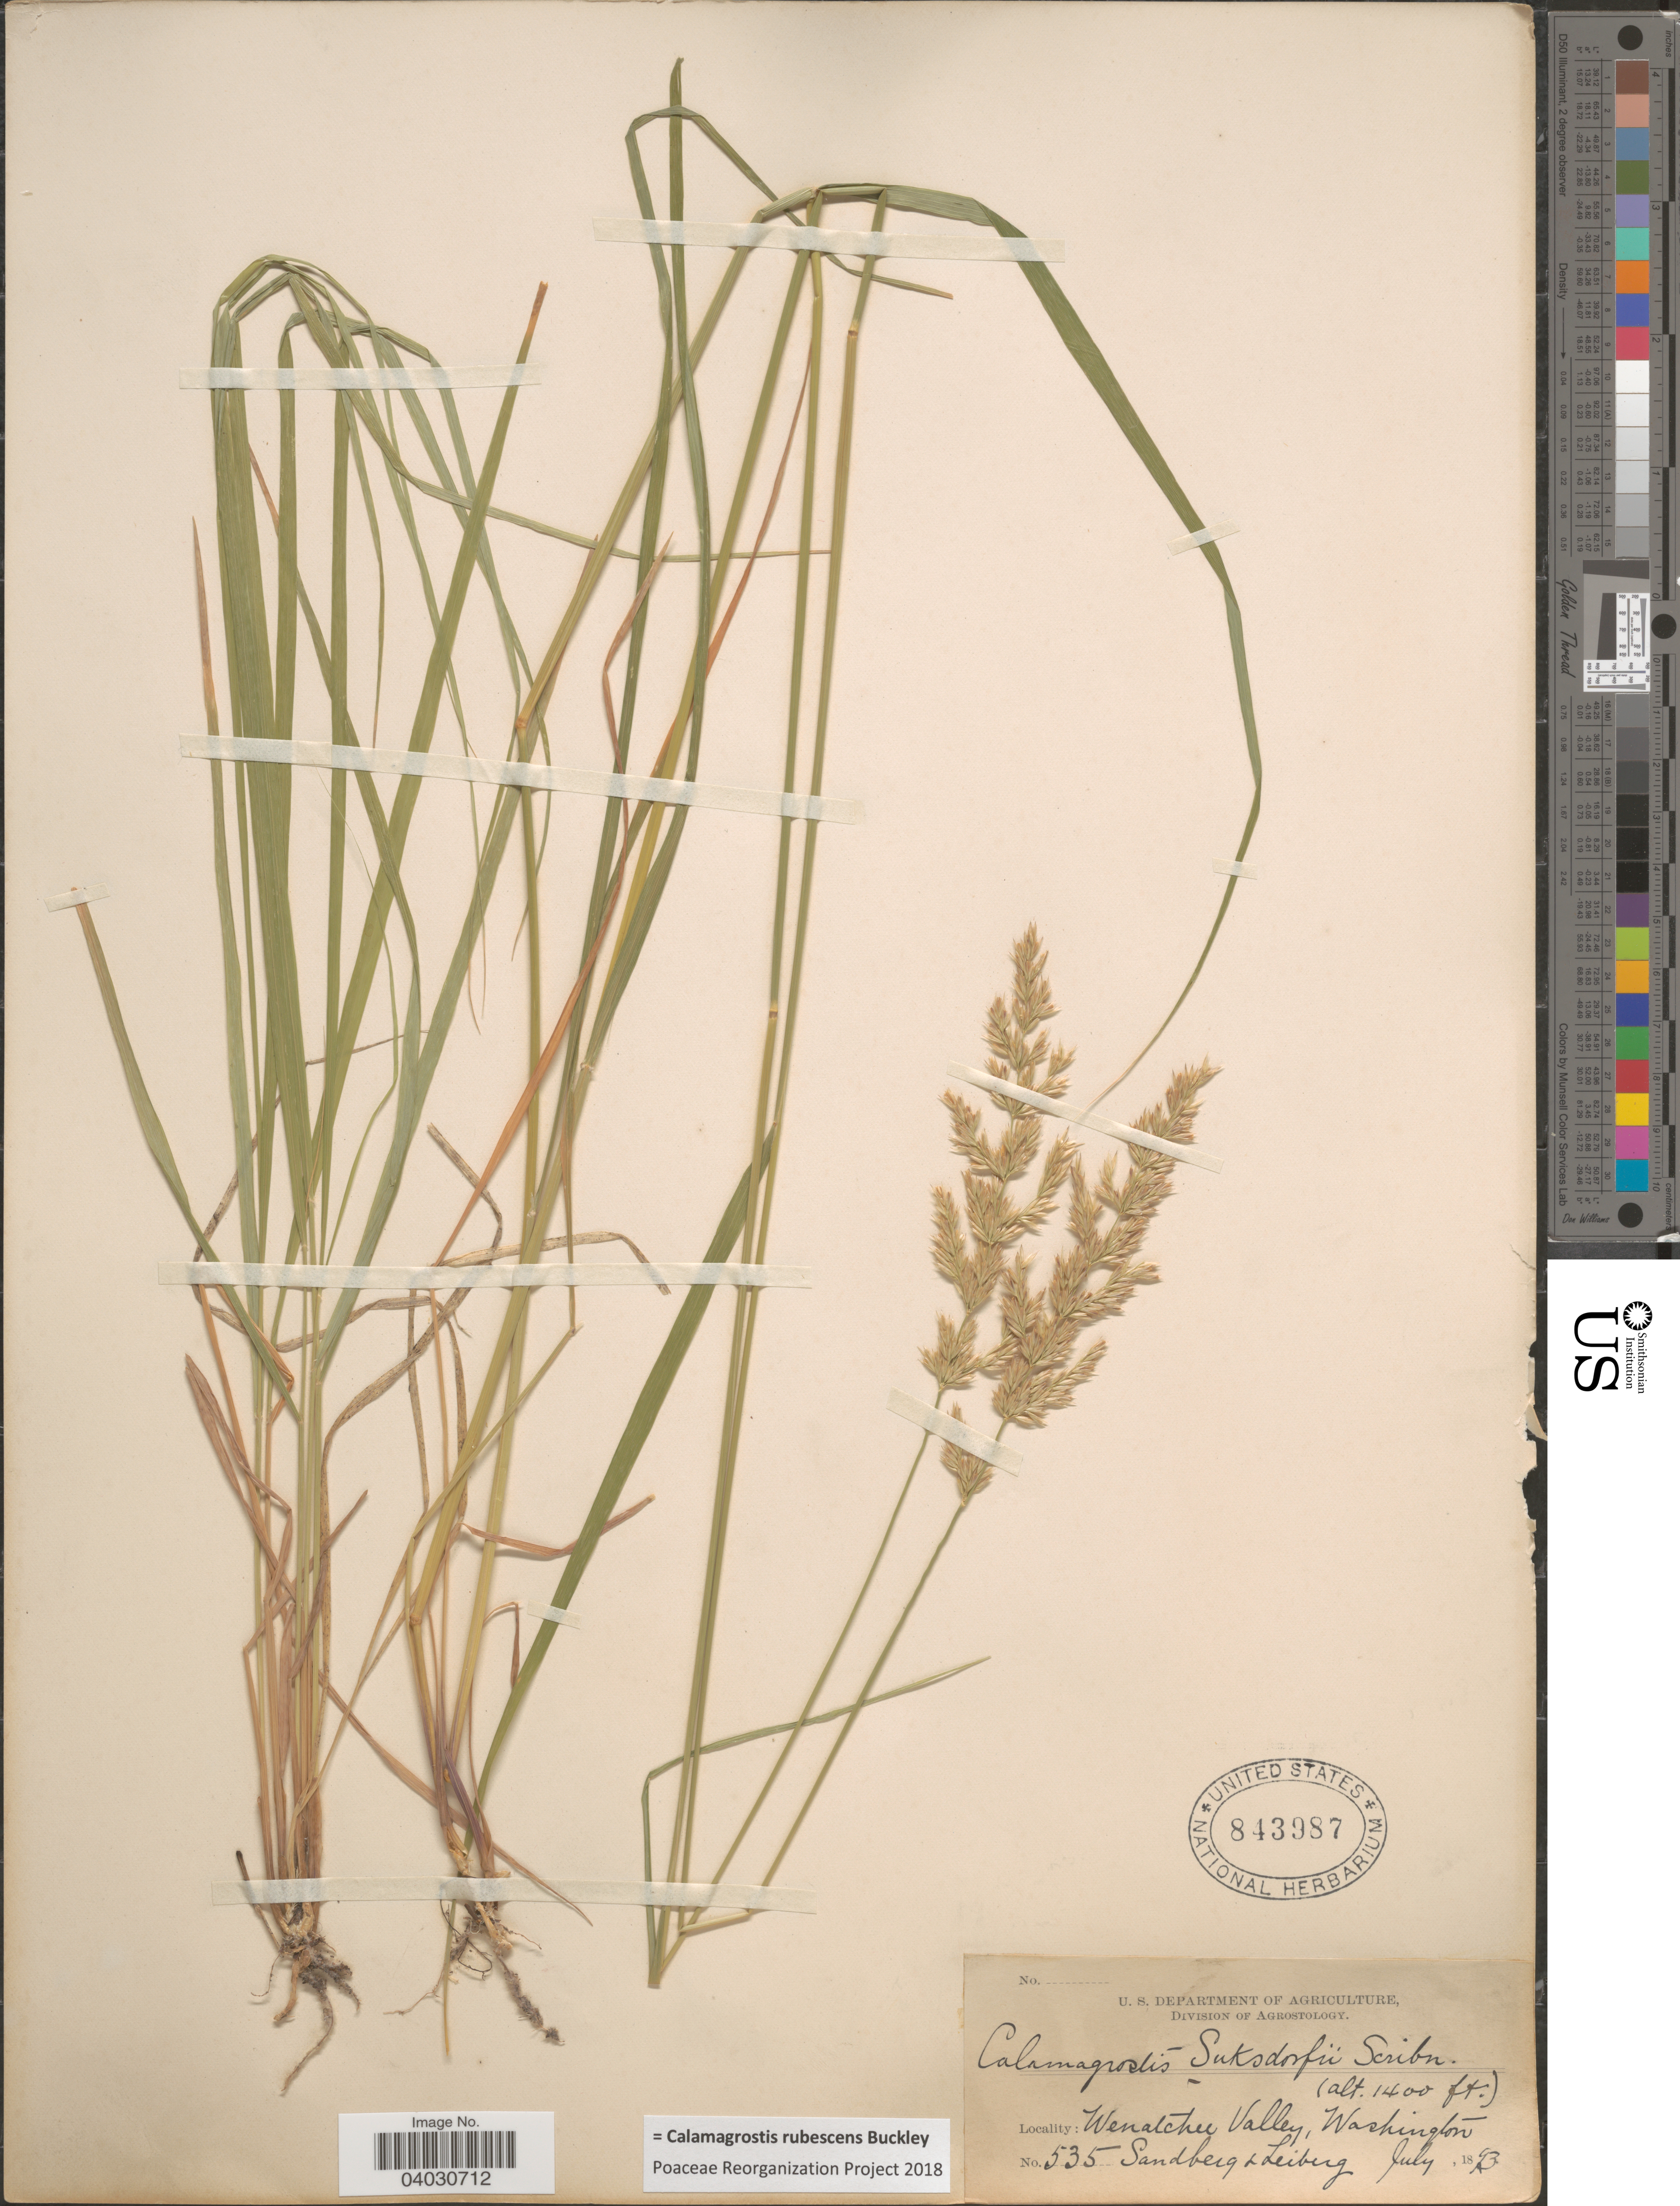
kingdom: Plantae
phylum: Tracheophyta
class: Liliopsida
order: Poales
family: Poaceae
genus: Calamagrostis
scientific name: Calamagrostis rubescens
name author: Buckley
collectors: Sandberg & -. Leiberg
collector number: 535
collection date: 1893-07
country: United States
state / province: Washington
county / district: Chelan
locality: Wenatchee Valley.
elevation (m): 427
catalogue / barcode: US 843987